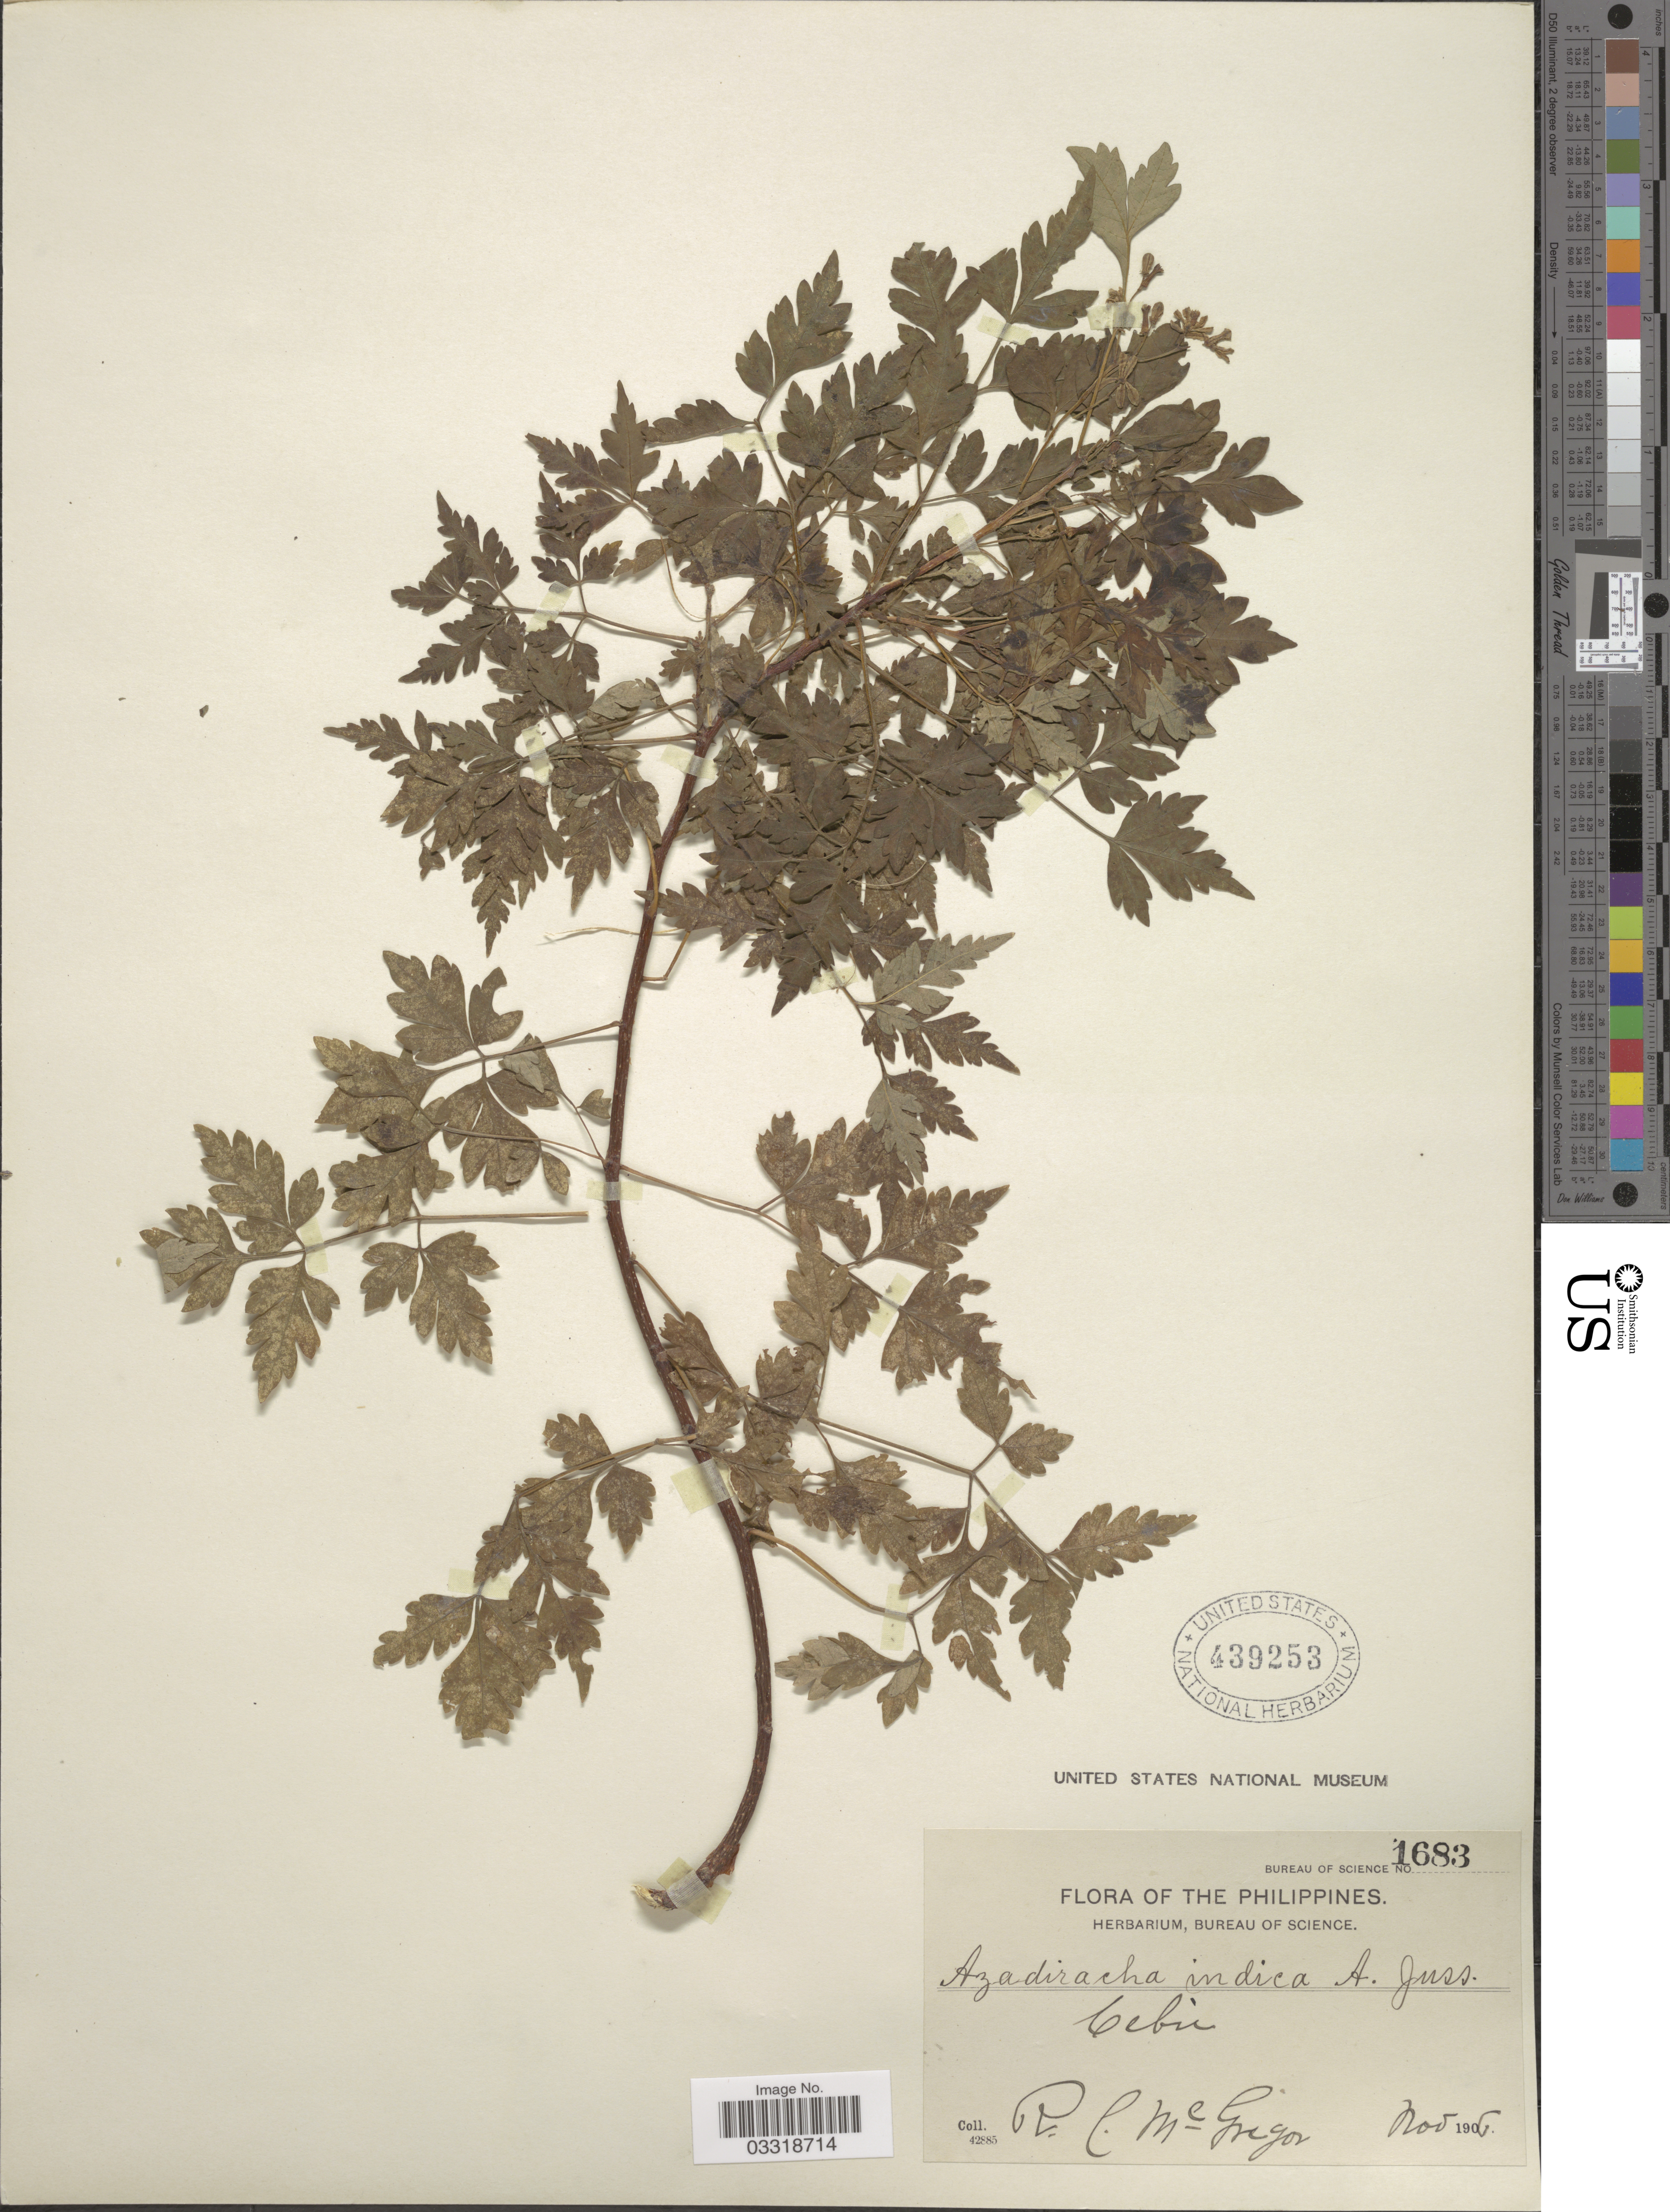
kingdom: Plantae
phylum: Tracheophyta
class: Magnoliopsida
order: Sapindales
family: Meliaceae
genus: Melia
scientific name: Melia azedarach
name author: L.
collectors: R. C. McGregor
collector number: Bureau of Science 1683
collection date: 1906-11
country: Philippines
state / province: Central Visayas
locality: Cebu.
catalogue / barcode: US 439253